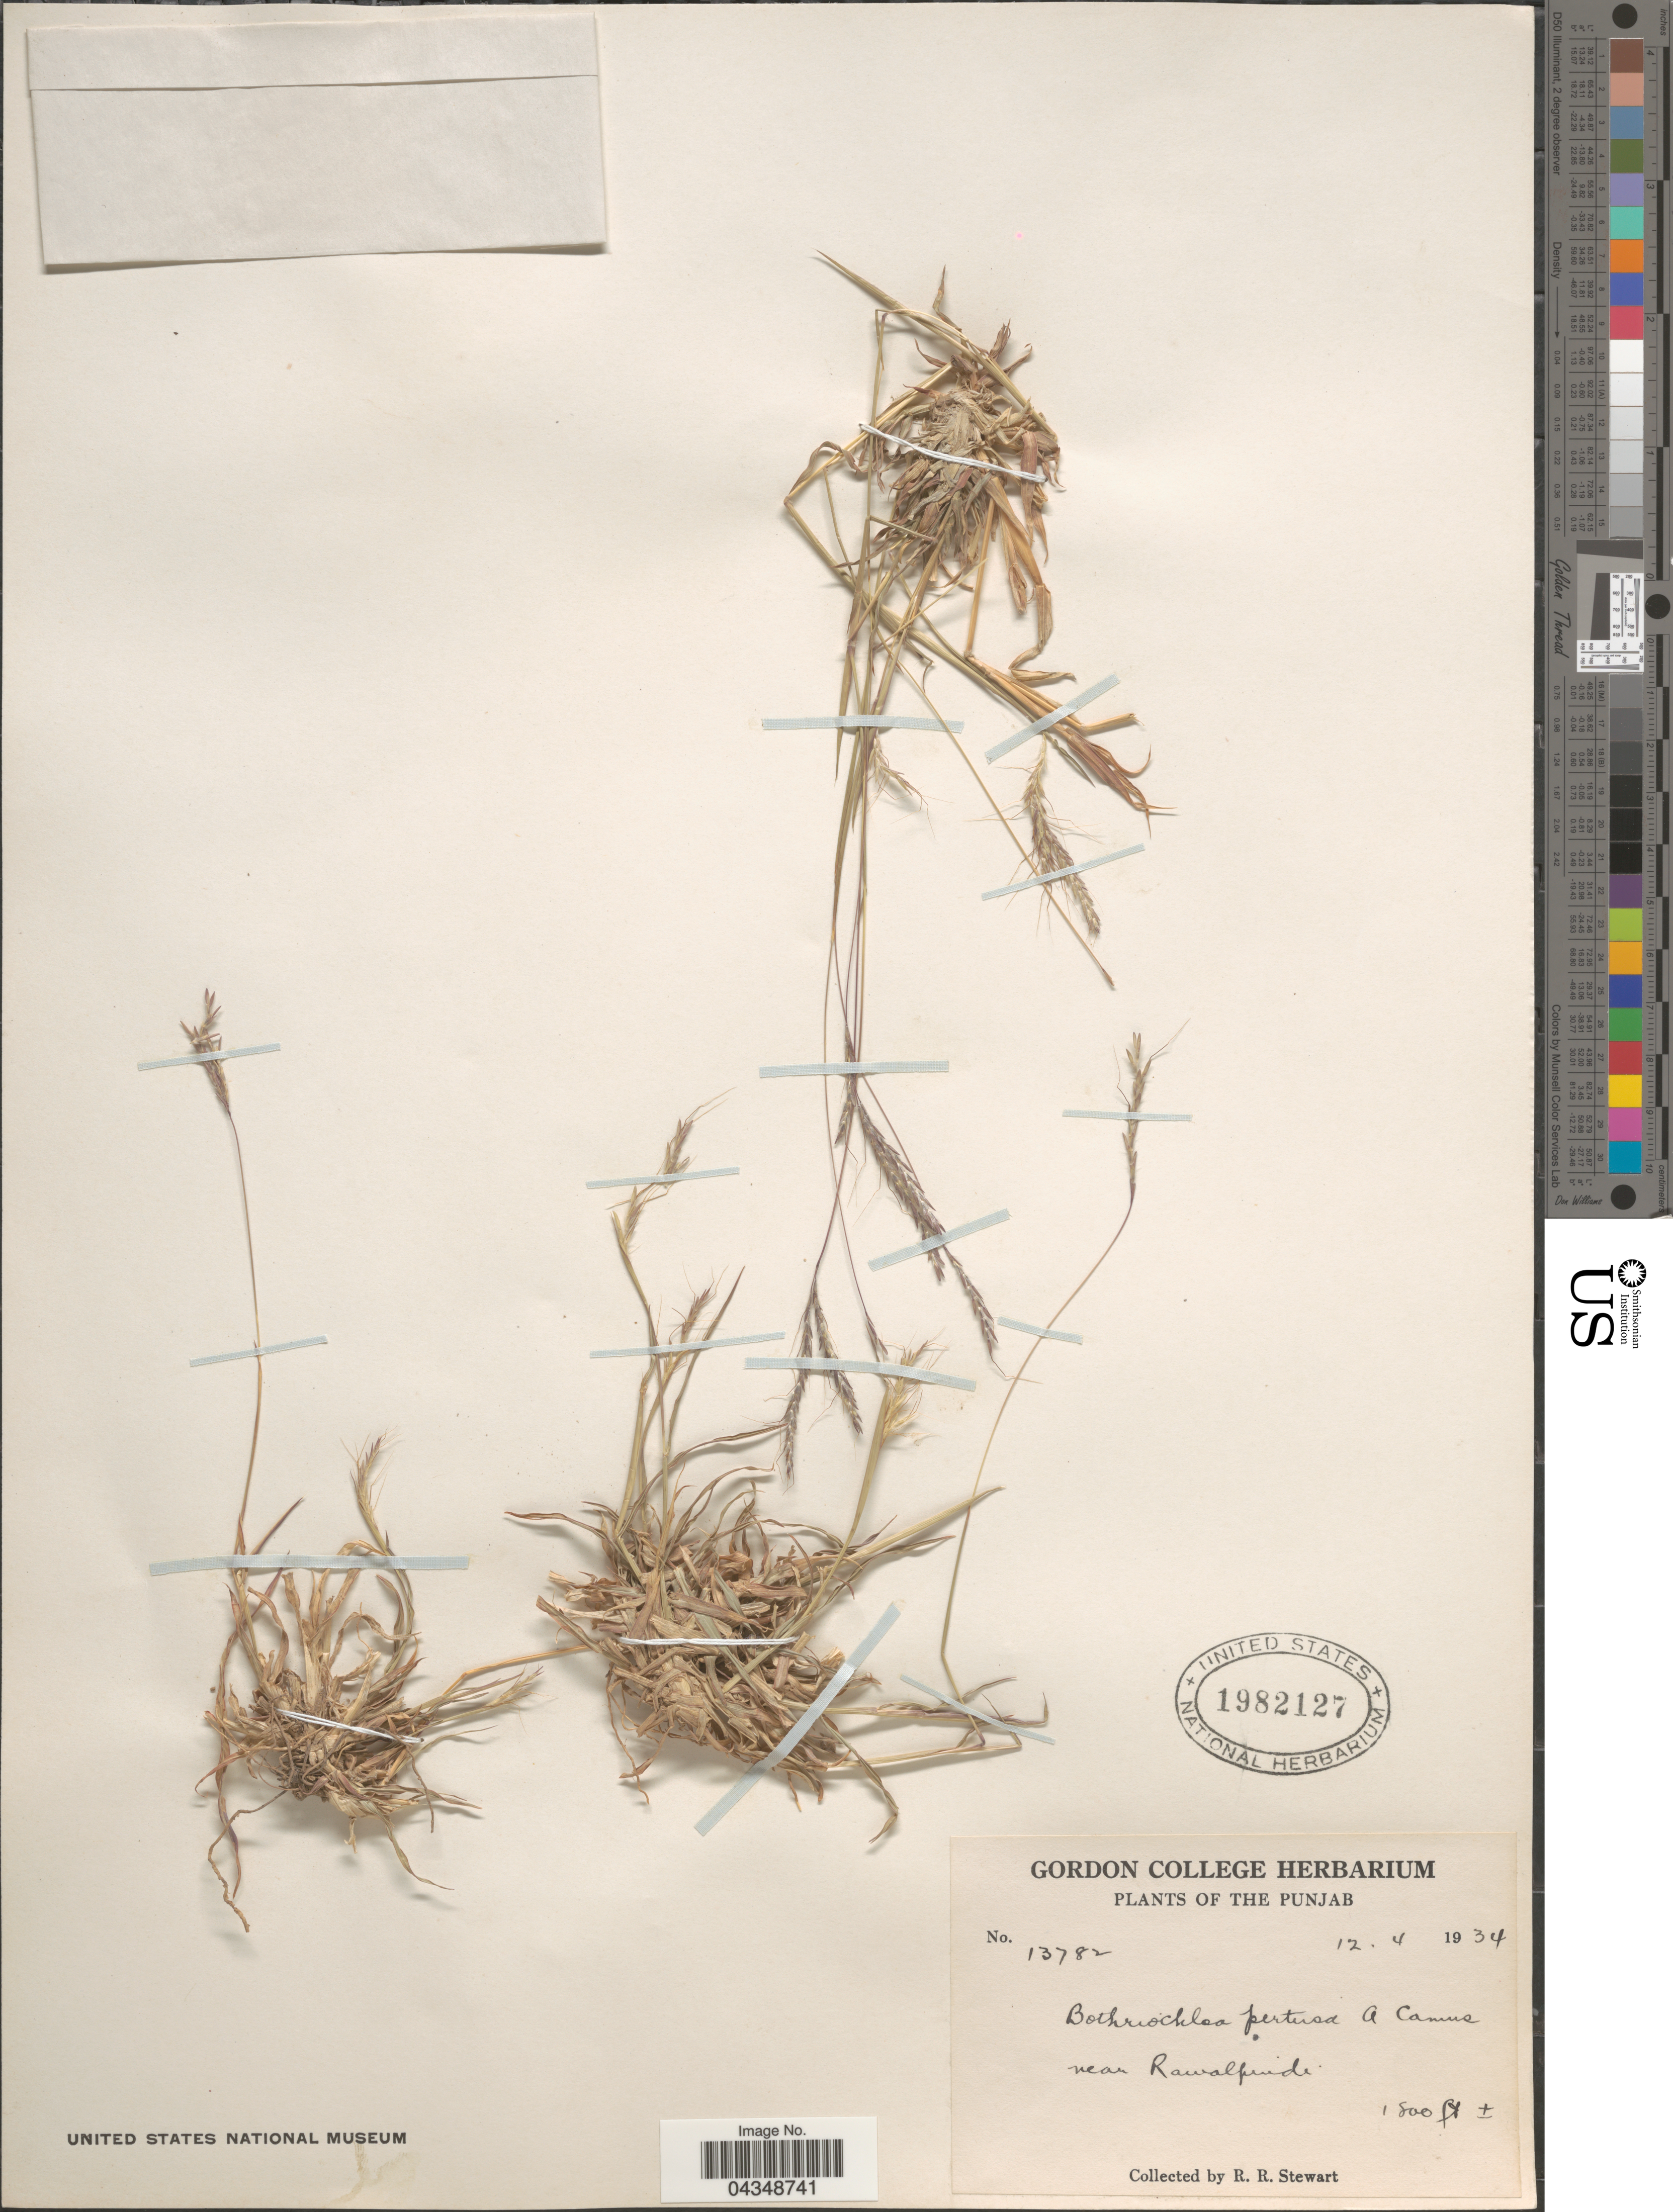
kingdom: Plantae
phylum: Tracheophyta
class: Liliopsida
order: Poales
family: Poaceae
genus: Bothriochloa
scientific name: Bothriochloa pertusa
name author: (L.) A. Camus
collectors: R. Stewart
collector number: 13782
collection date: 1934-04-12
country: Pakistan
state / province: Punjab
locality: Near Rawalpindi.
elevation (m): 549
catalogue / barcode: US 1982127